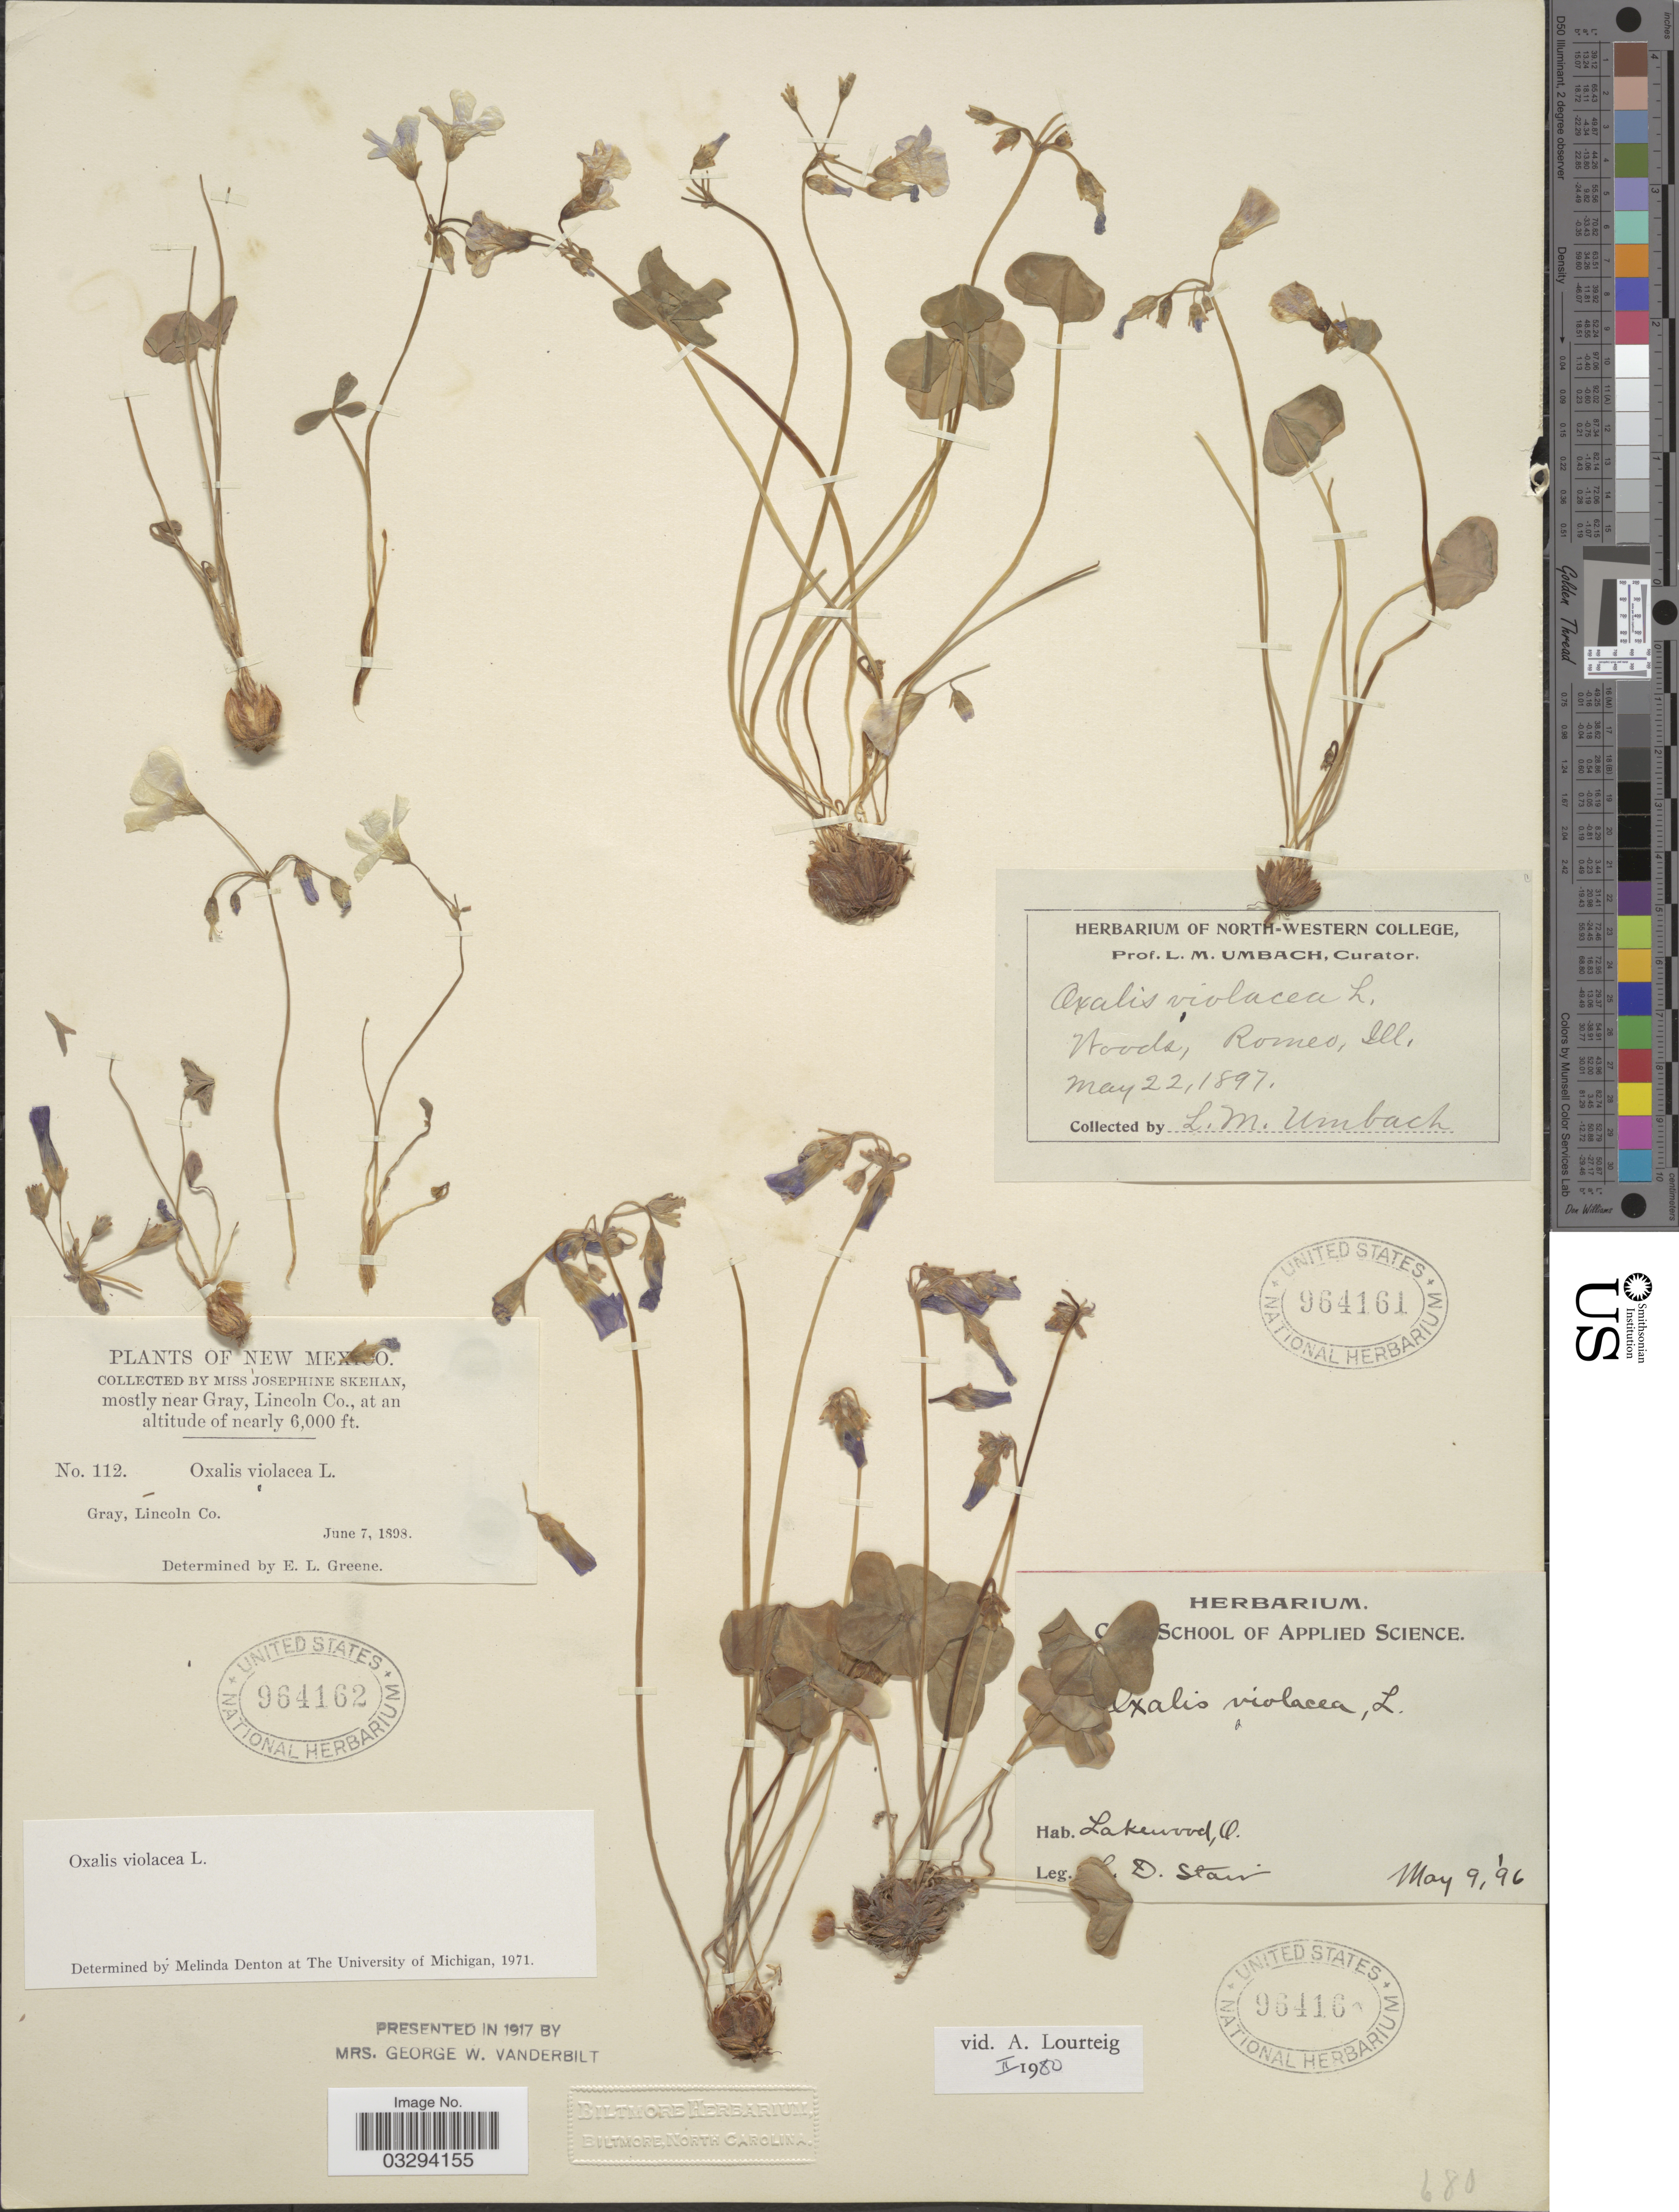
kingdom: Plantae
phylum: Tracheophyta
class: Magnoliopsida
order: Oxalidales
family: Oxalidaceae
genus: Oxalis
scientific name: Oxalis violacea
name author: L.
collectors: L. Stair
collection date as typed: Transcribed d/m/y: 9/5/96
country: United States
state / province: Ohio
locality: Lakewood.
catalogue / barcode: US 964160